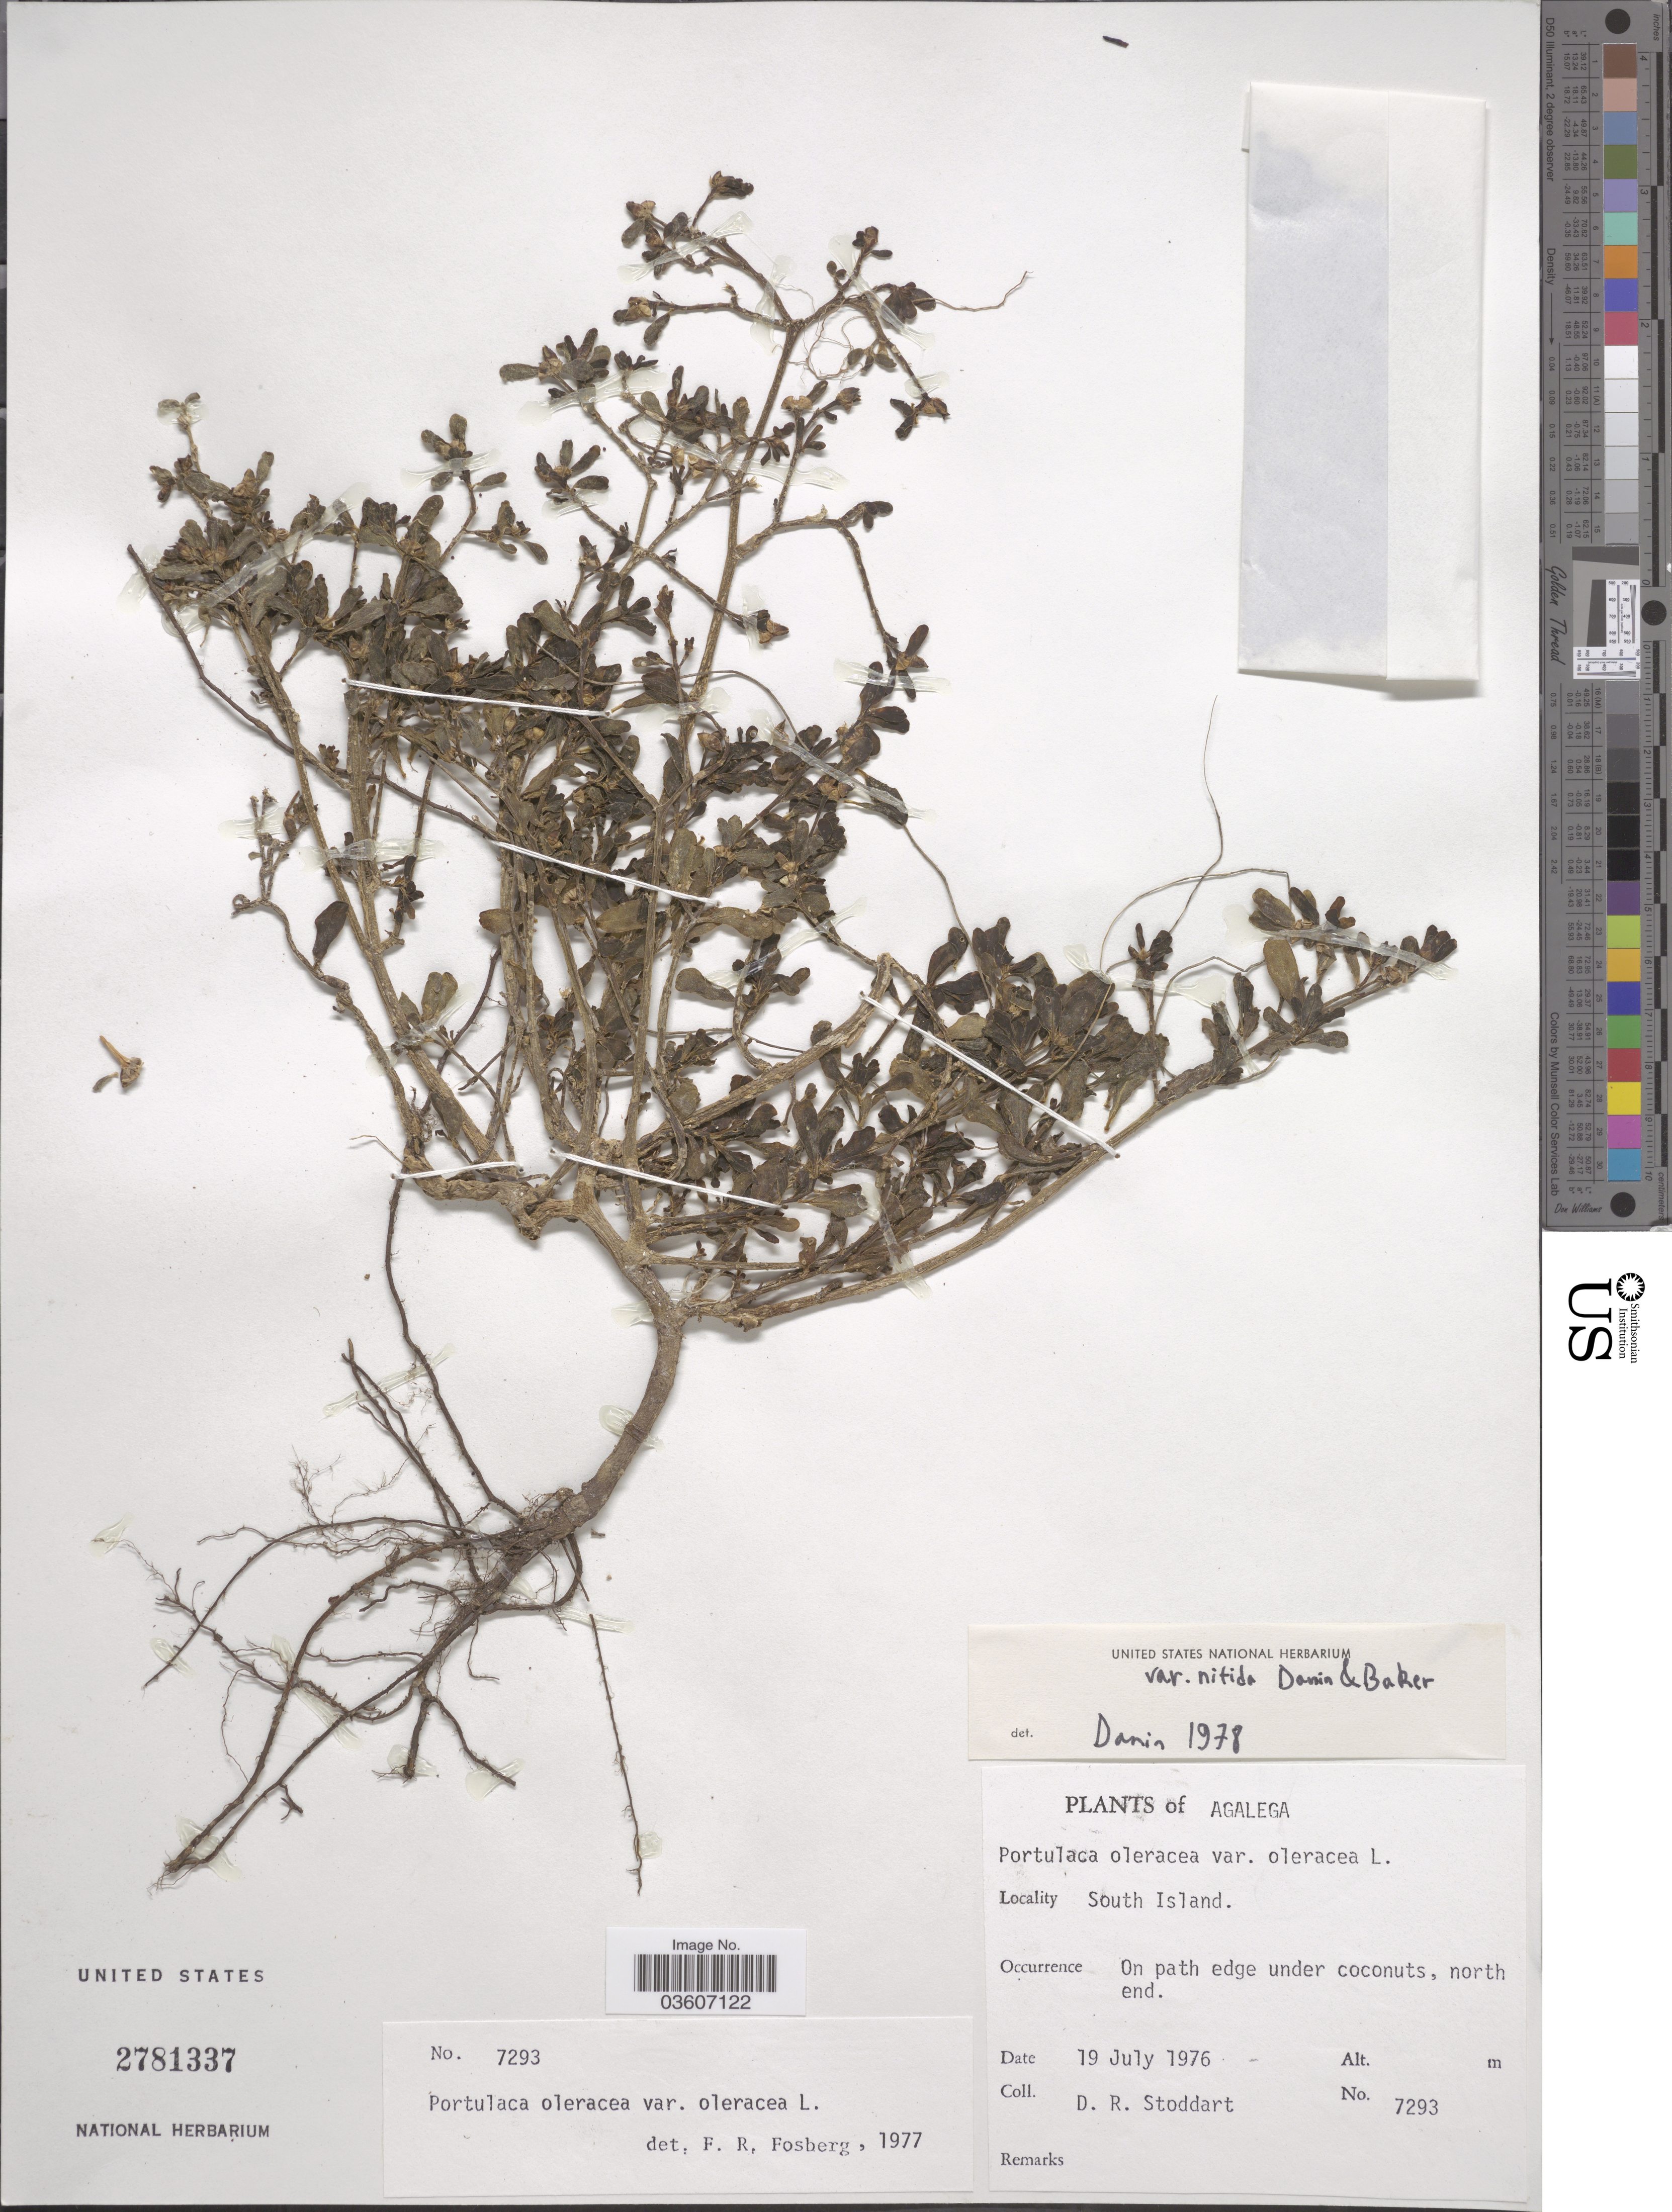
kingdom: Plantae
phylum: Tracheophyta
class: Magnoliopsida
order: Caryophyllales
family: Portulacaceae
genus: Portulaca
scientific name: Portulaca oleracea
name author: L.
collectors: D. R. Stoddart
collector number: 7293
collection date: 1976-07-19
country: Mauritius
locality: Agalega. South Island.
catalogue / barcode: US 2781337